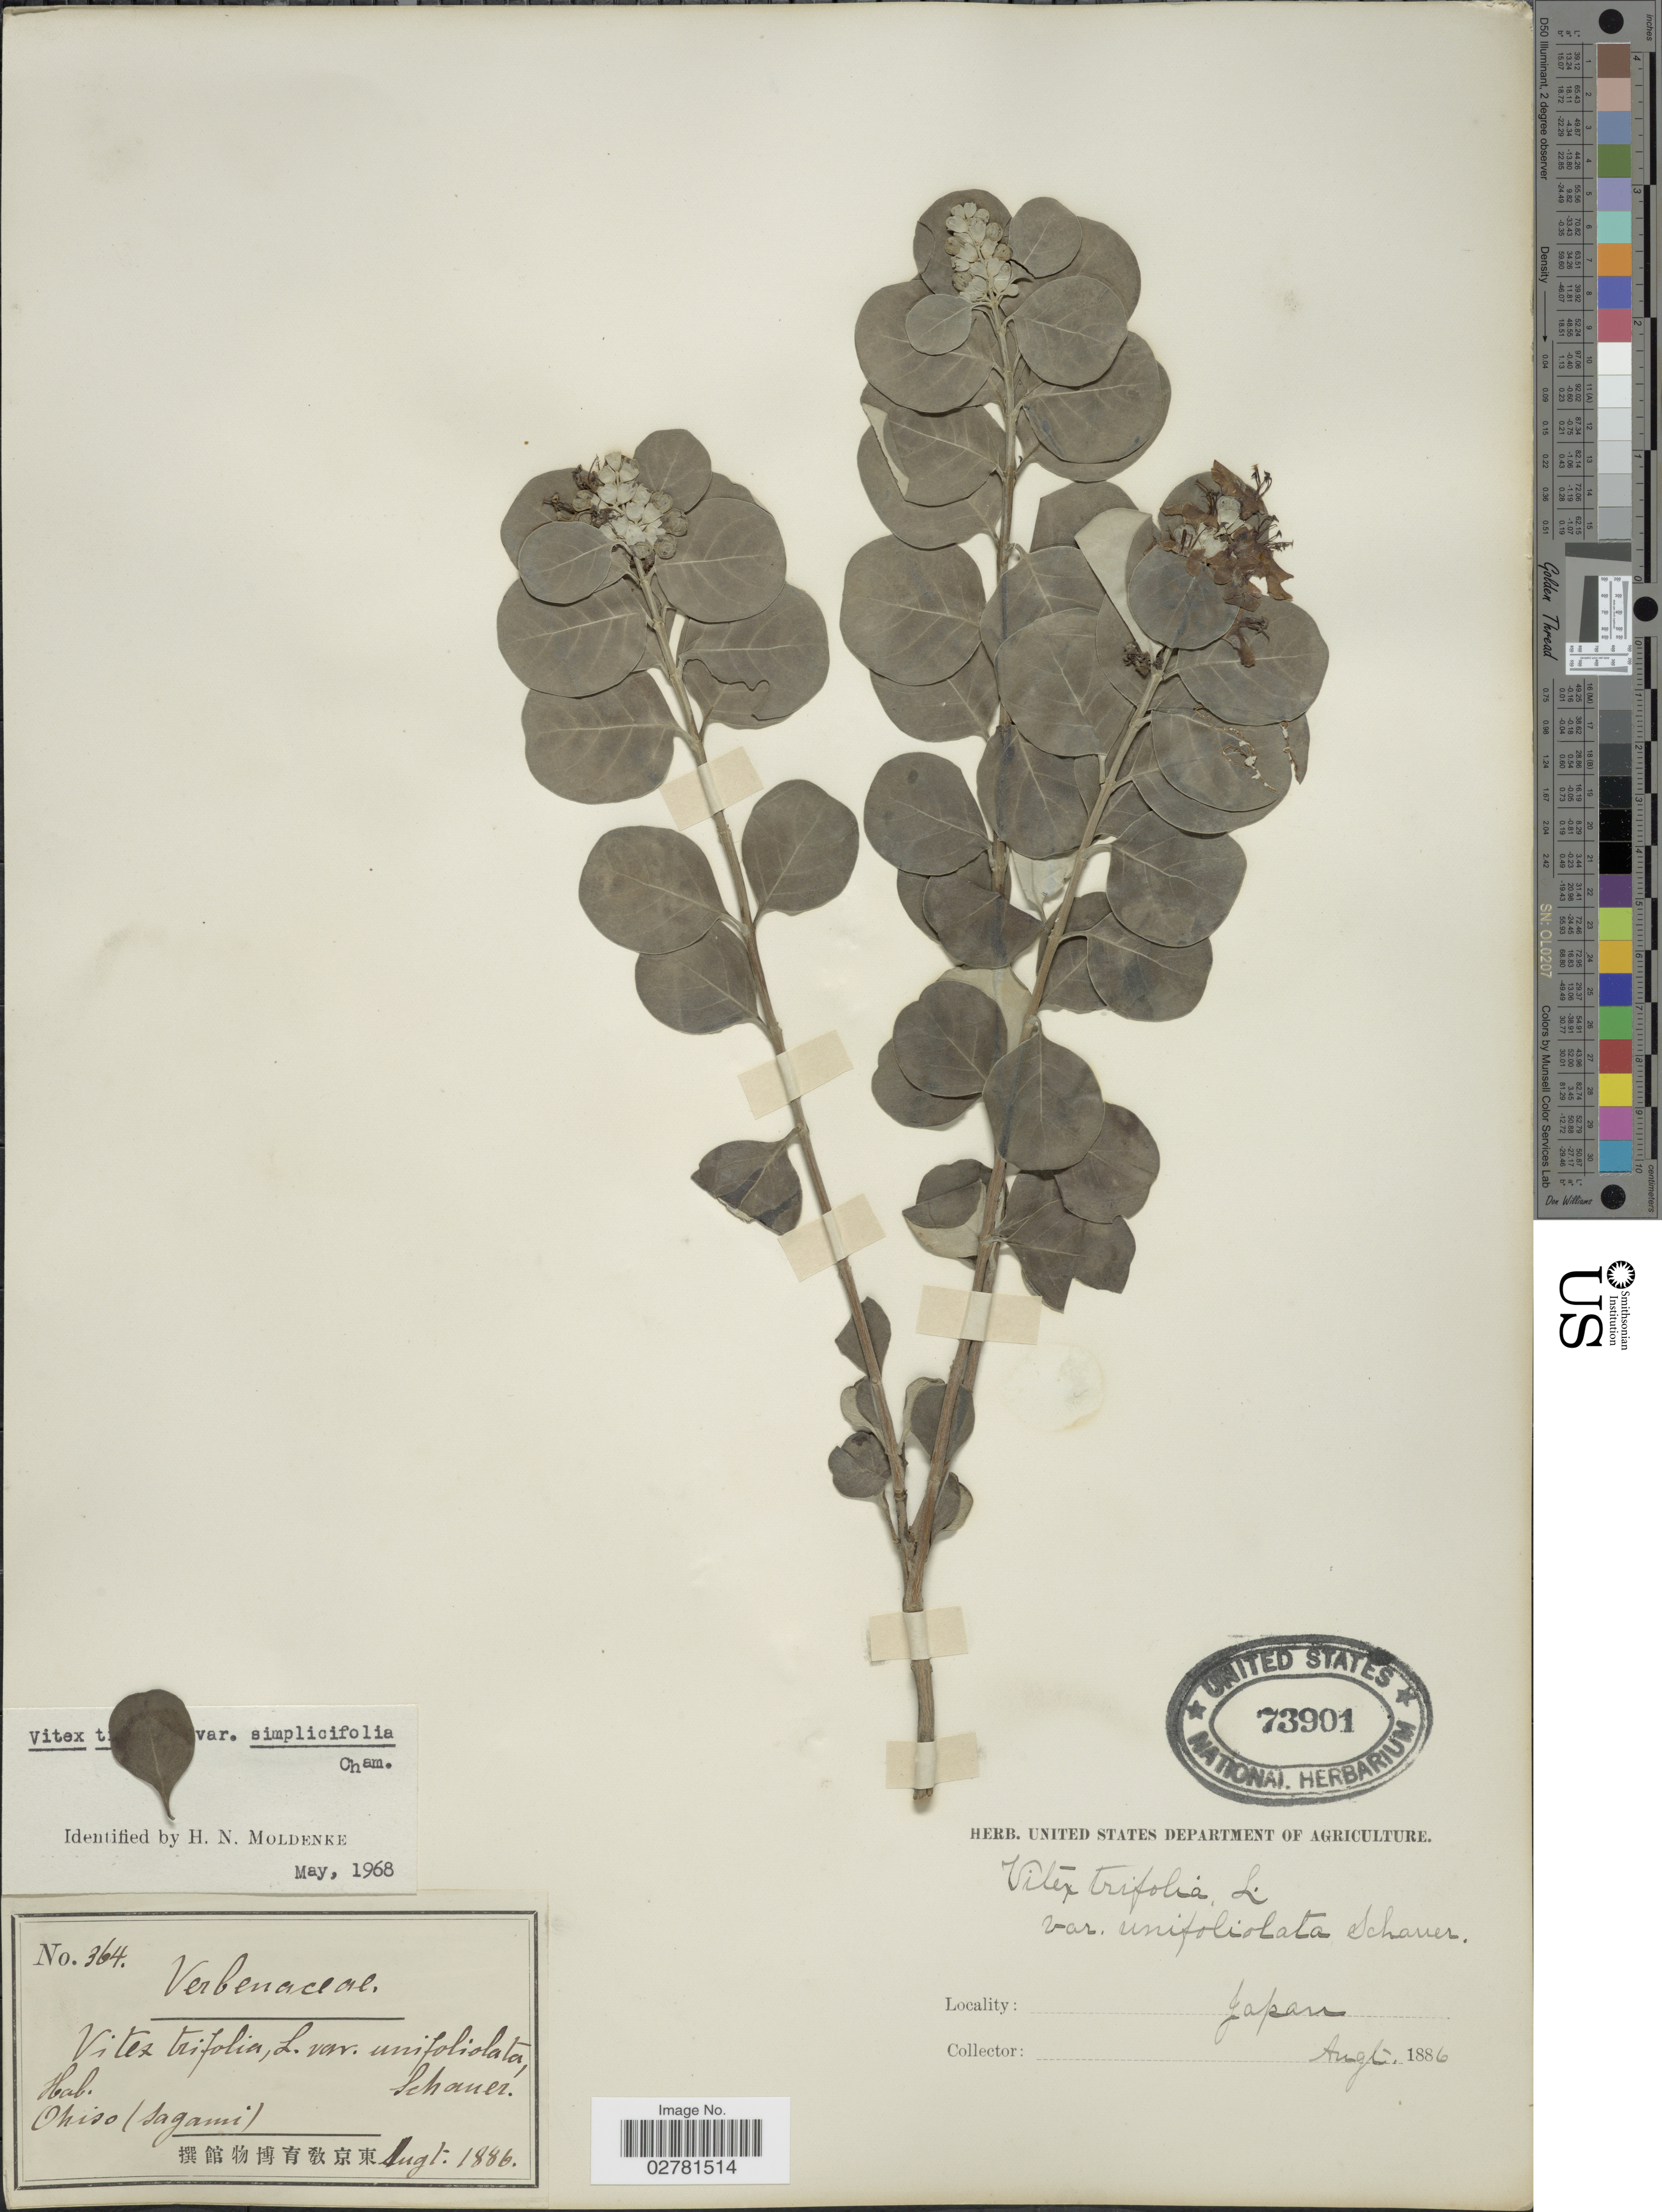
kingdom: Plantae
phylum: Tracheophyta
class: Magnoliopsida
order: Lamiales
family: Lamiaceae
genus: Vitex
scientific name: Vitex trifoliata var. simplicifolia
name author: Cham.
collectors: ex herb. U. S. Department of Agriculture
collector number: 364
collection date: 1886-08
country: Japan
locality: Ohiso (Sagami)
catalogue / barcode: US 73901